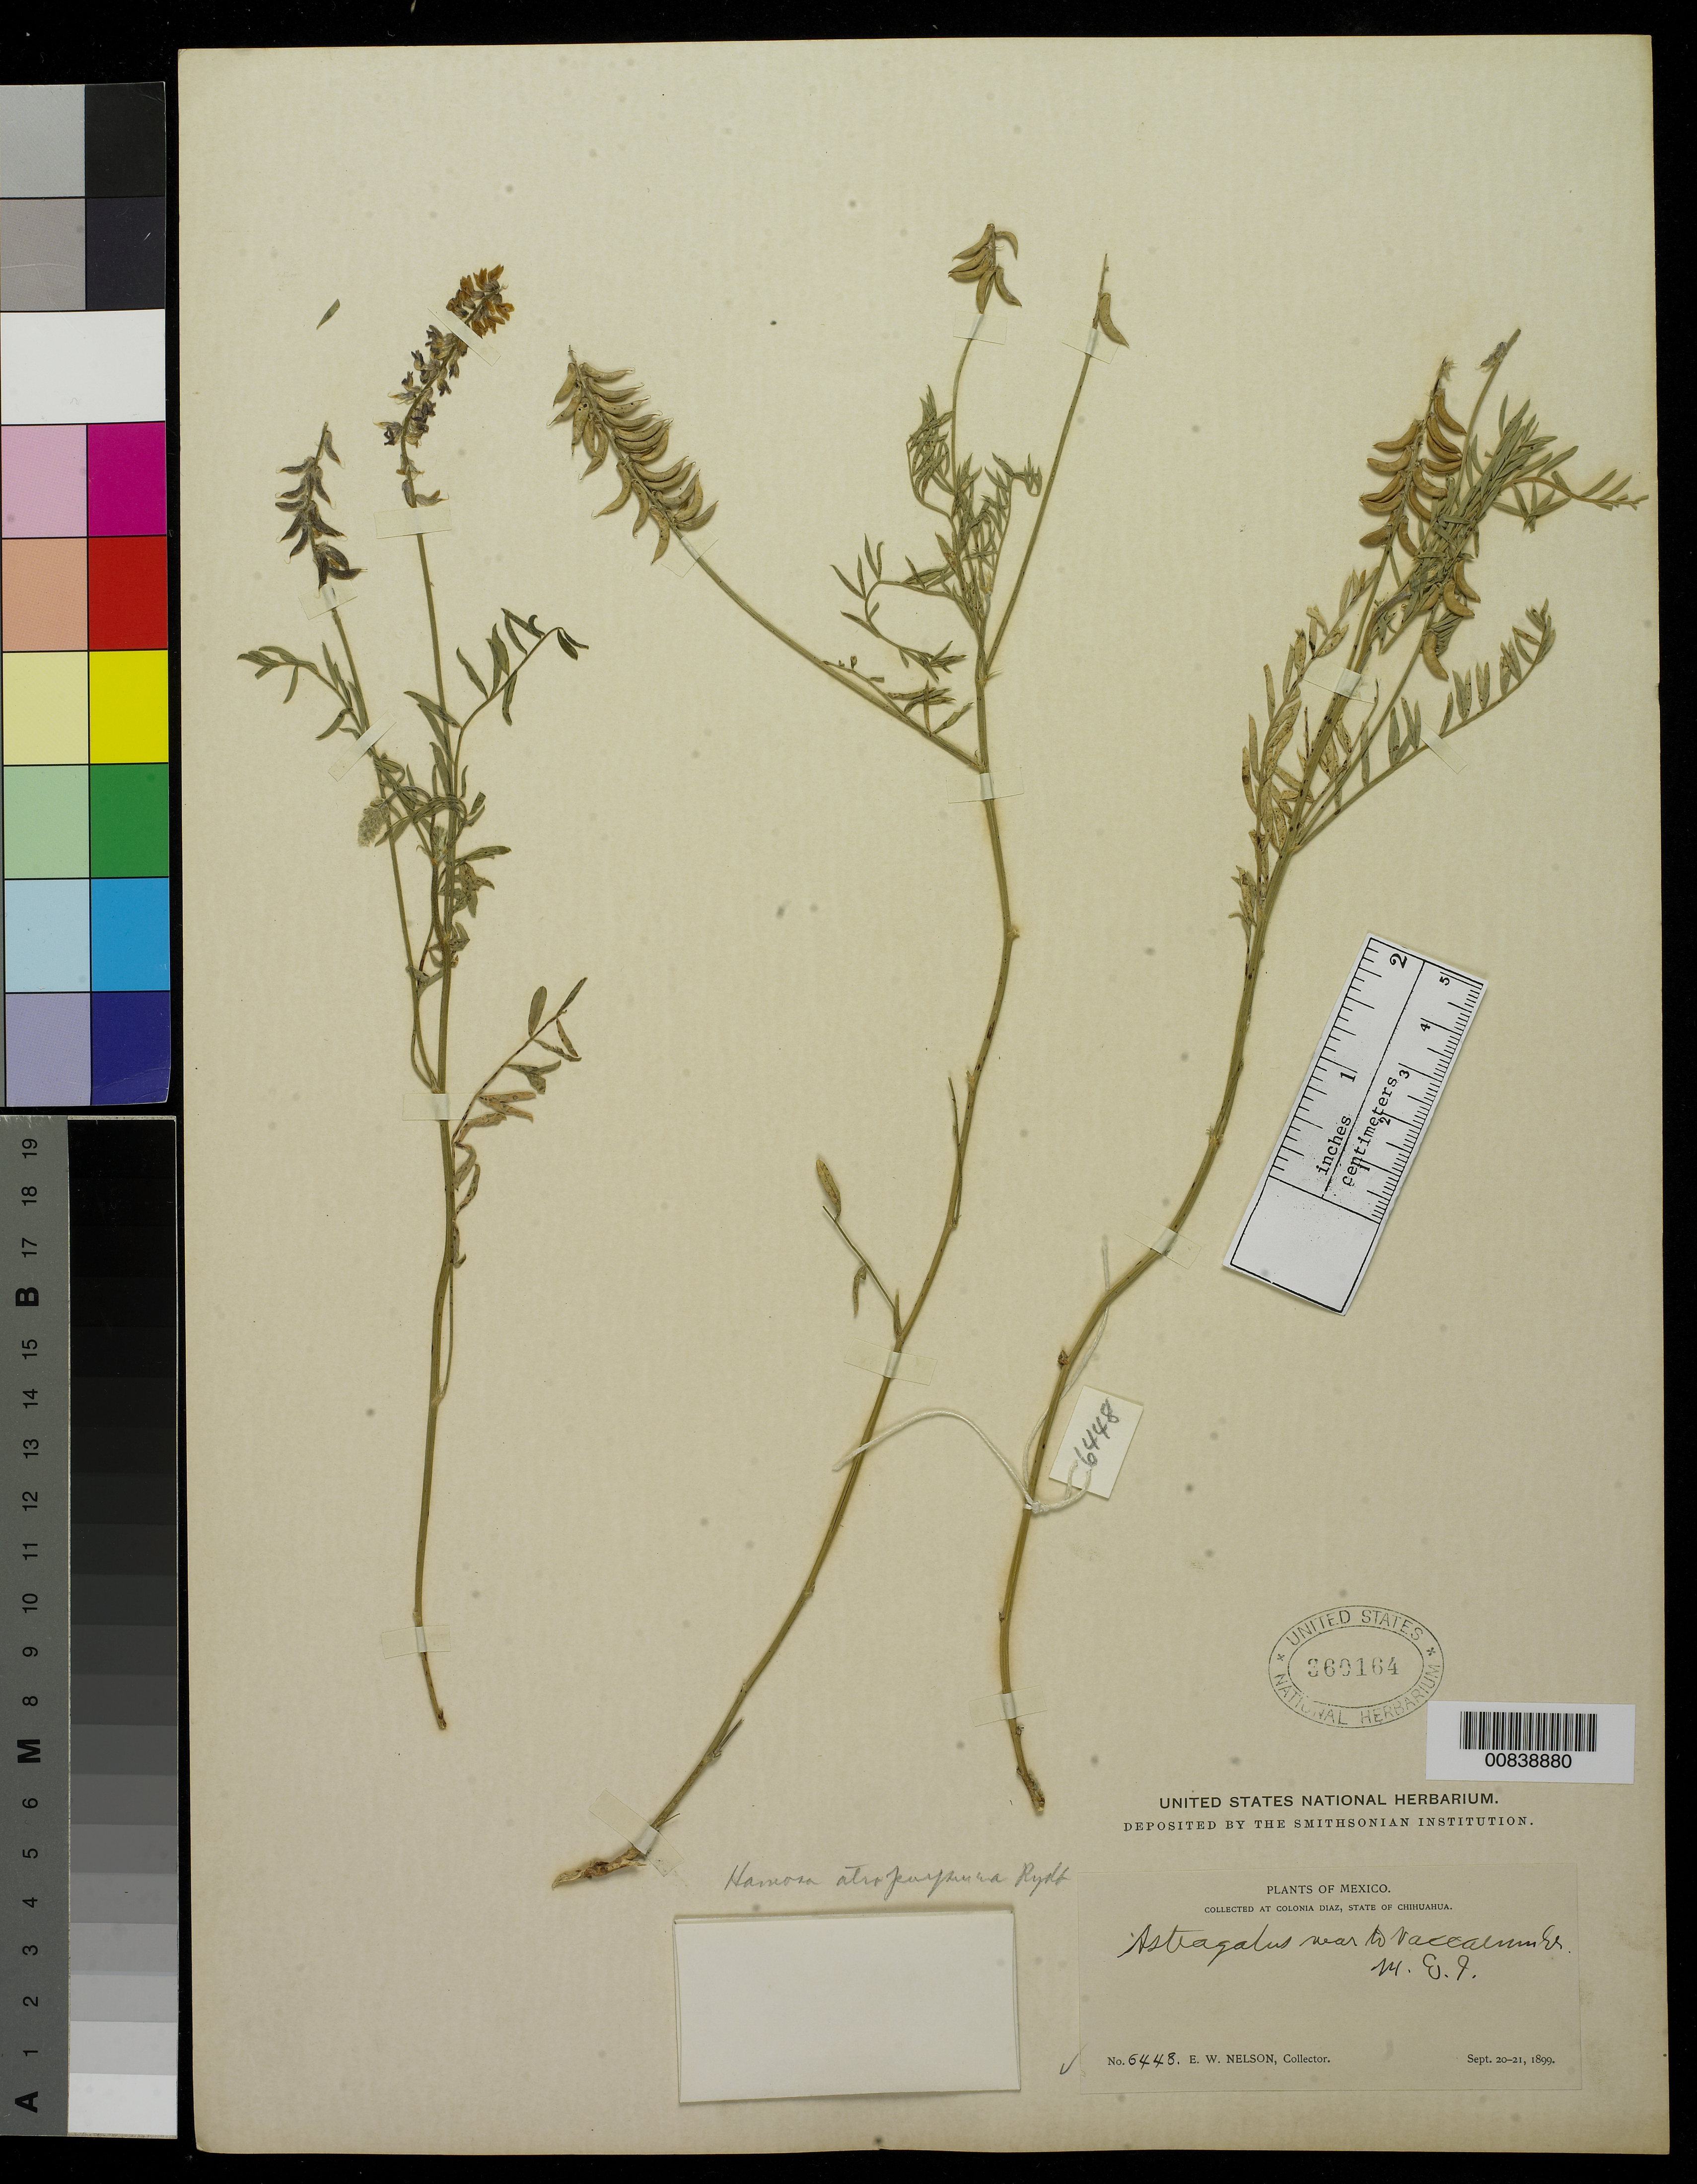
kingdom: Plantae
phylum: Tracheophyta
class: Magnoliopsida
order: Fabales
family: Fabaceae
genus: Astragalus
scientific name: Astragalus vaccarum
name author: A. Gray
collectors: E. W. Nelson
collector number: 6448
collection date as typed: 20 Sep 1899 to 21 Sep 1899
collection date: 1899-09-20/1899-09-21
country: Mexico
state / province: Chihuahua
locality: Colonia Díaz, Chihuahua.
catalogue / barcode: US 360164